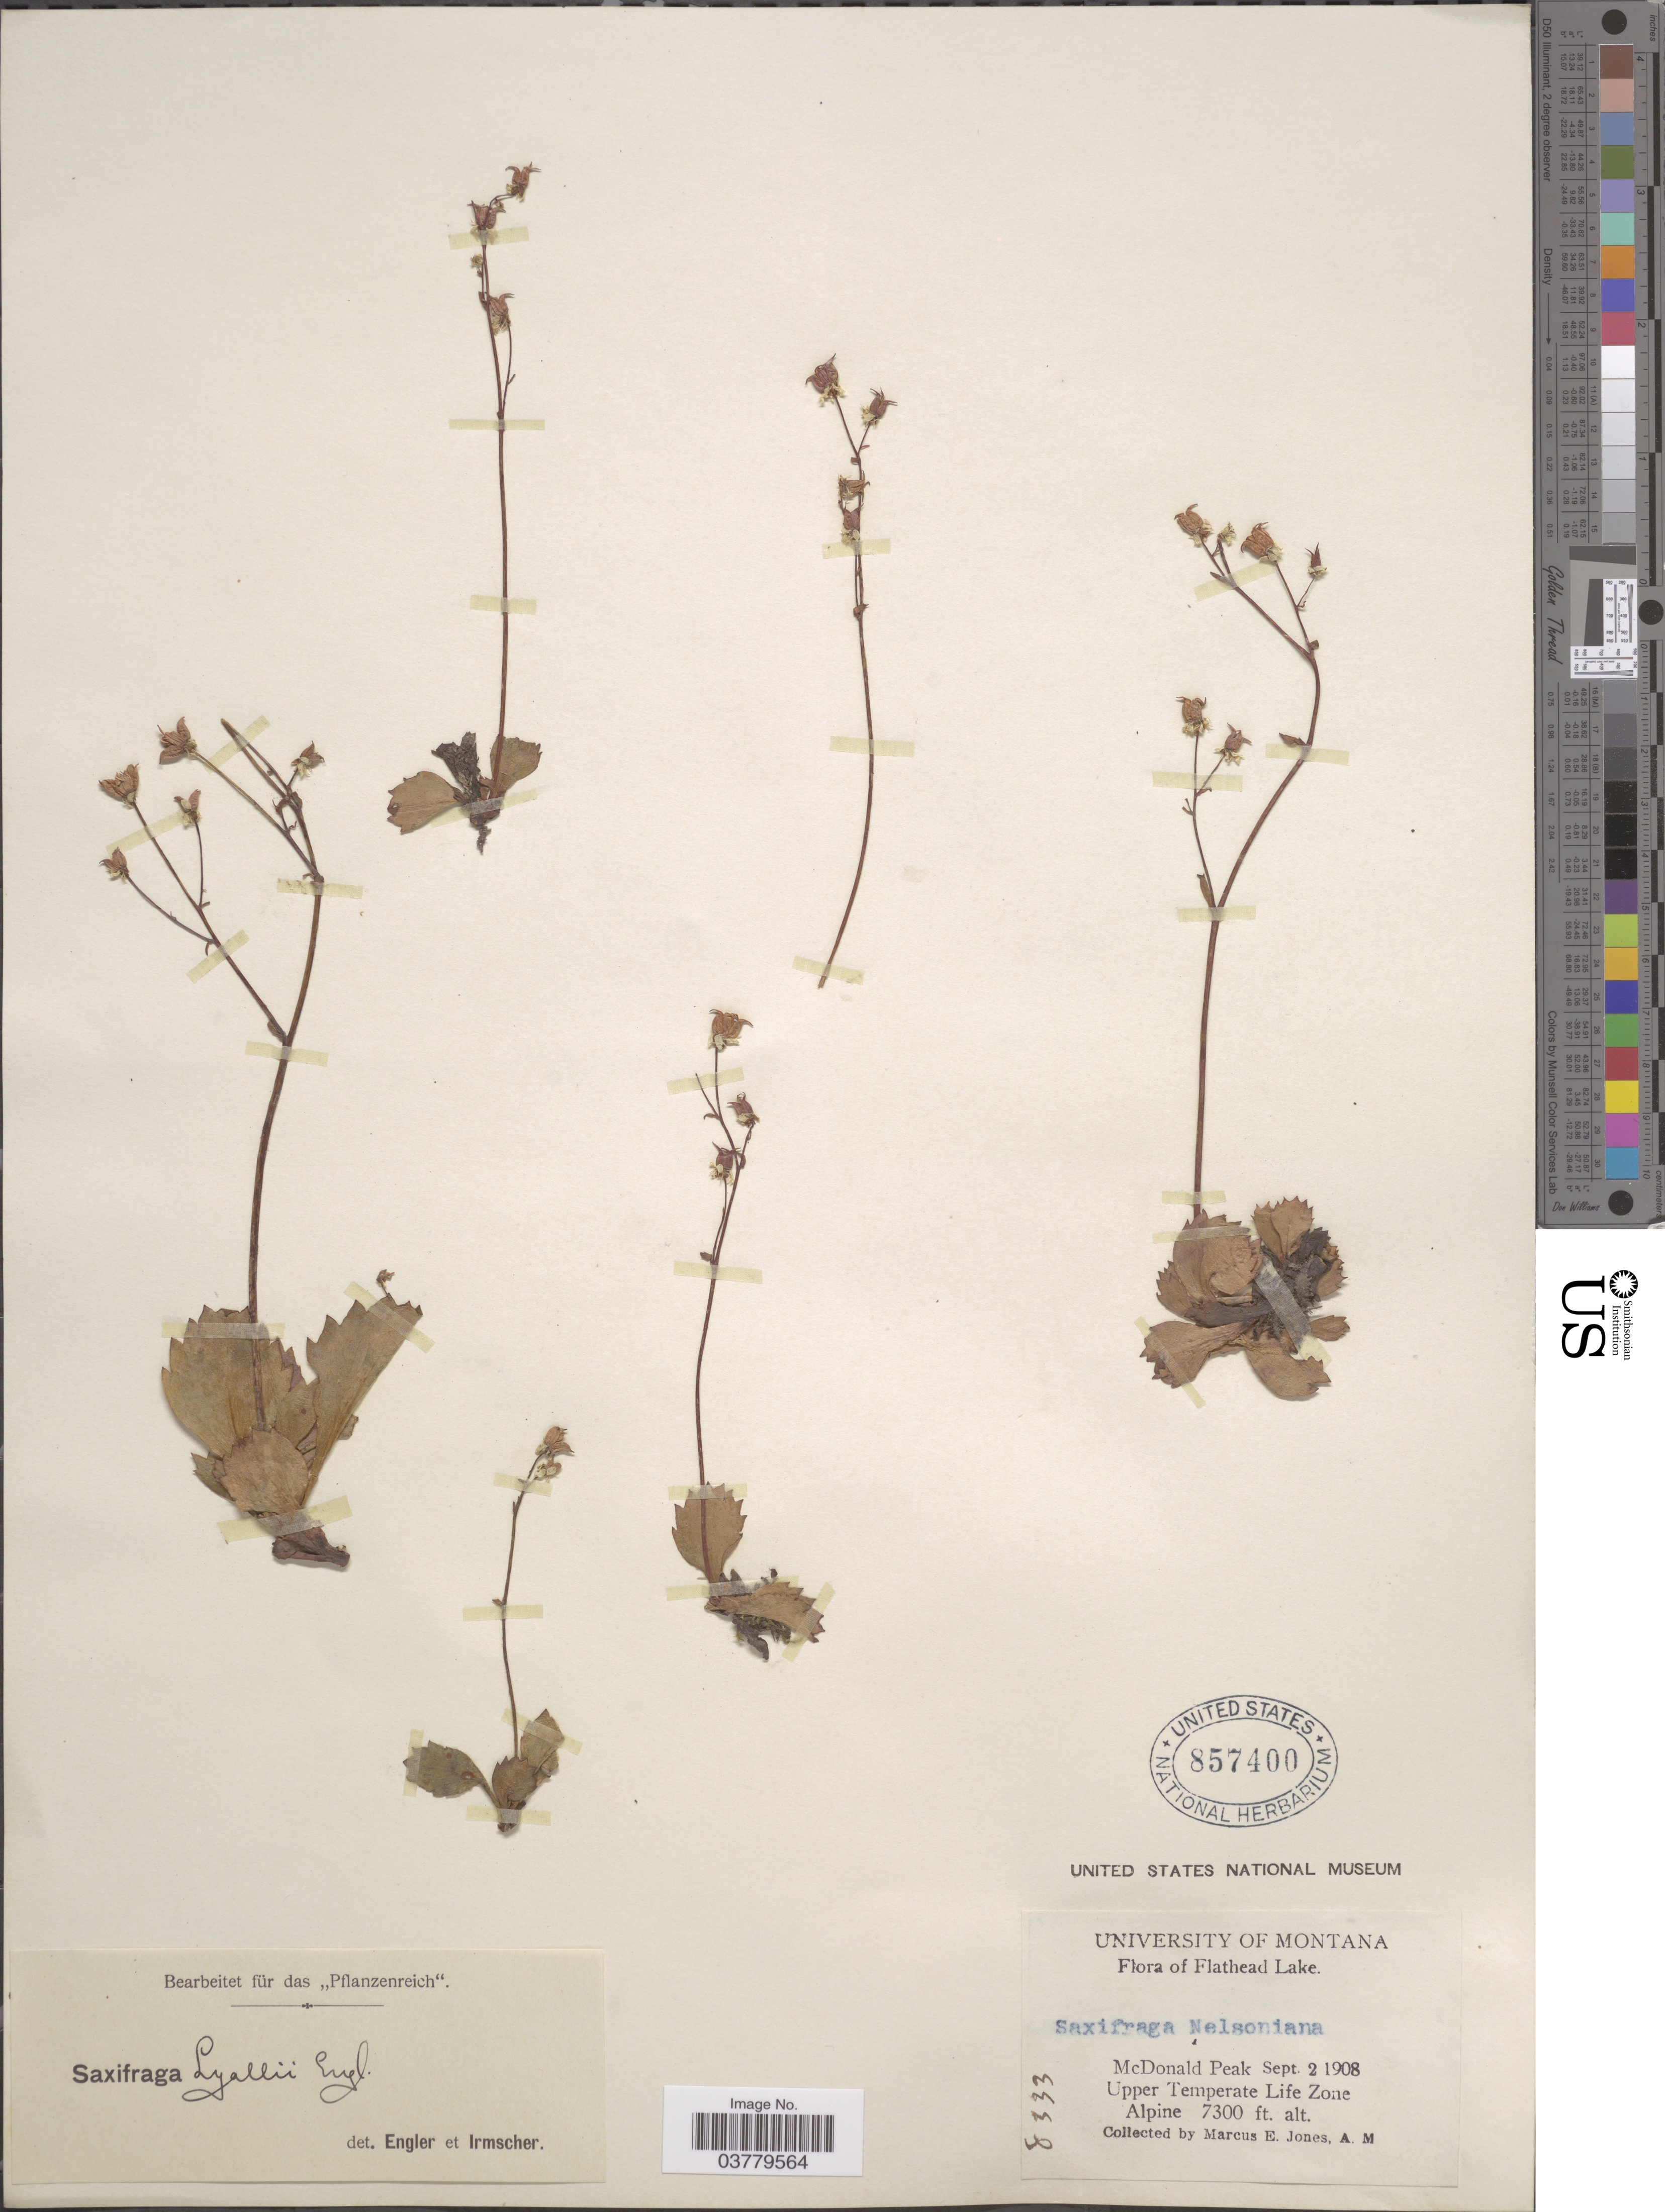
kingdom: Plantae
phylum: Tracheophyta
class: Magnoliopsida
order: Saxifragales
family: Saxifragaceae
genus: Micranthes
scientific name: Micranthes lyalii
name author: (Engl.) Small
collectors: M. E. Jones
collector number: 8333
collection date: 1908-09-02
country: United States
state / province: Montana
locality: Flathead Lake. McDonald Peak. Upper Temperate Life Zone.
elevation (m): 2225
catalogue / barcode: US 857400